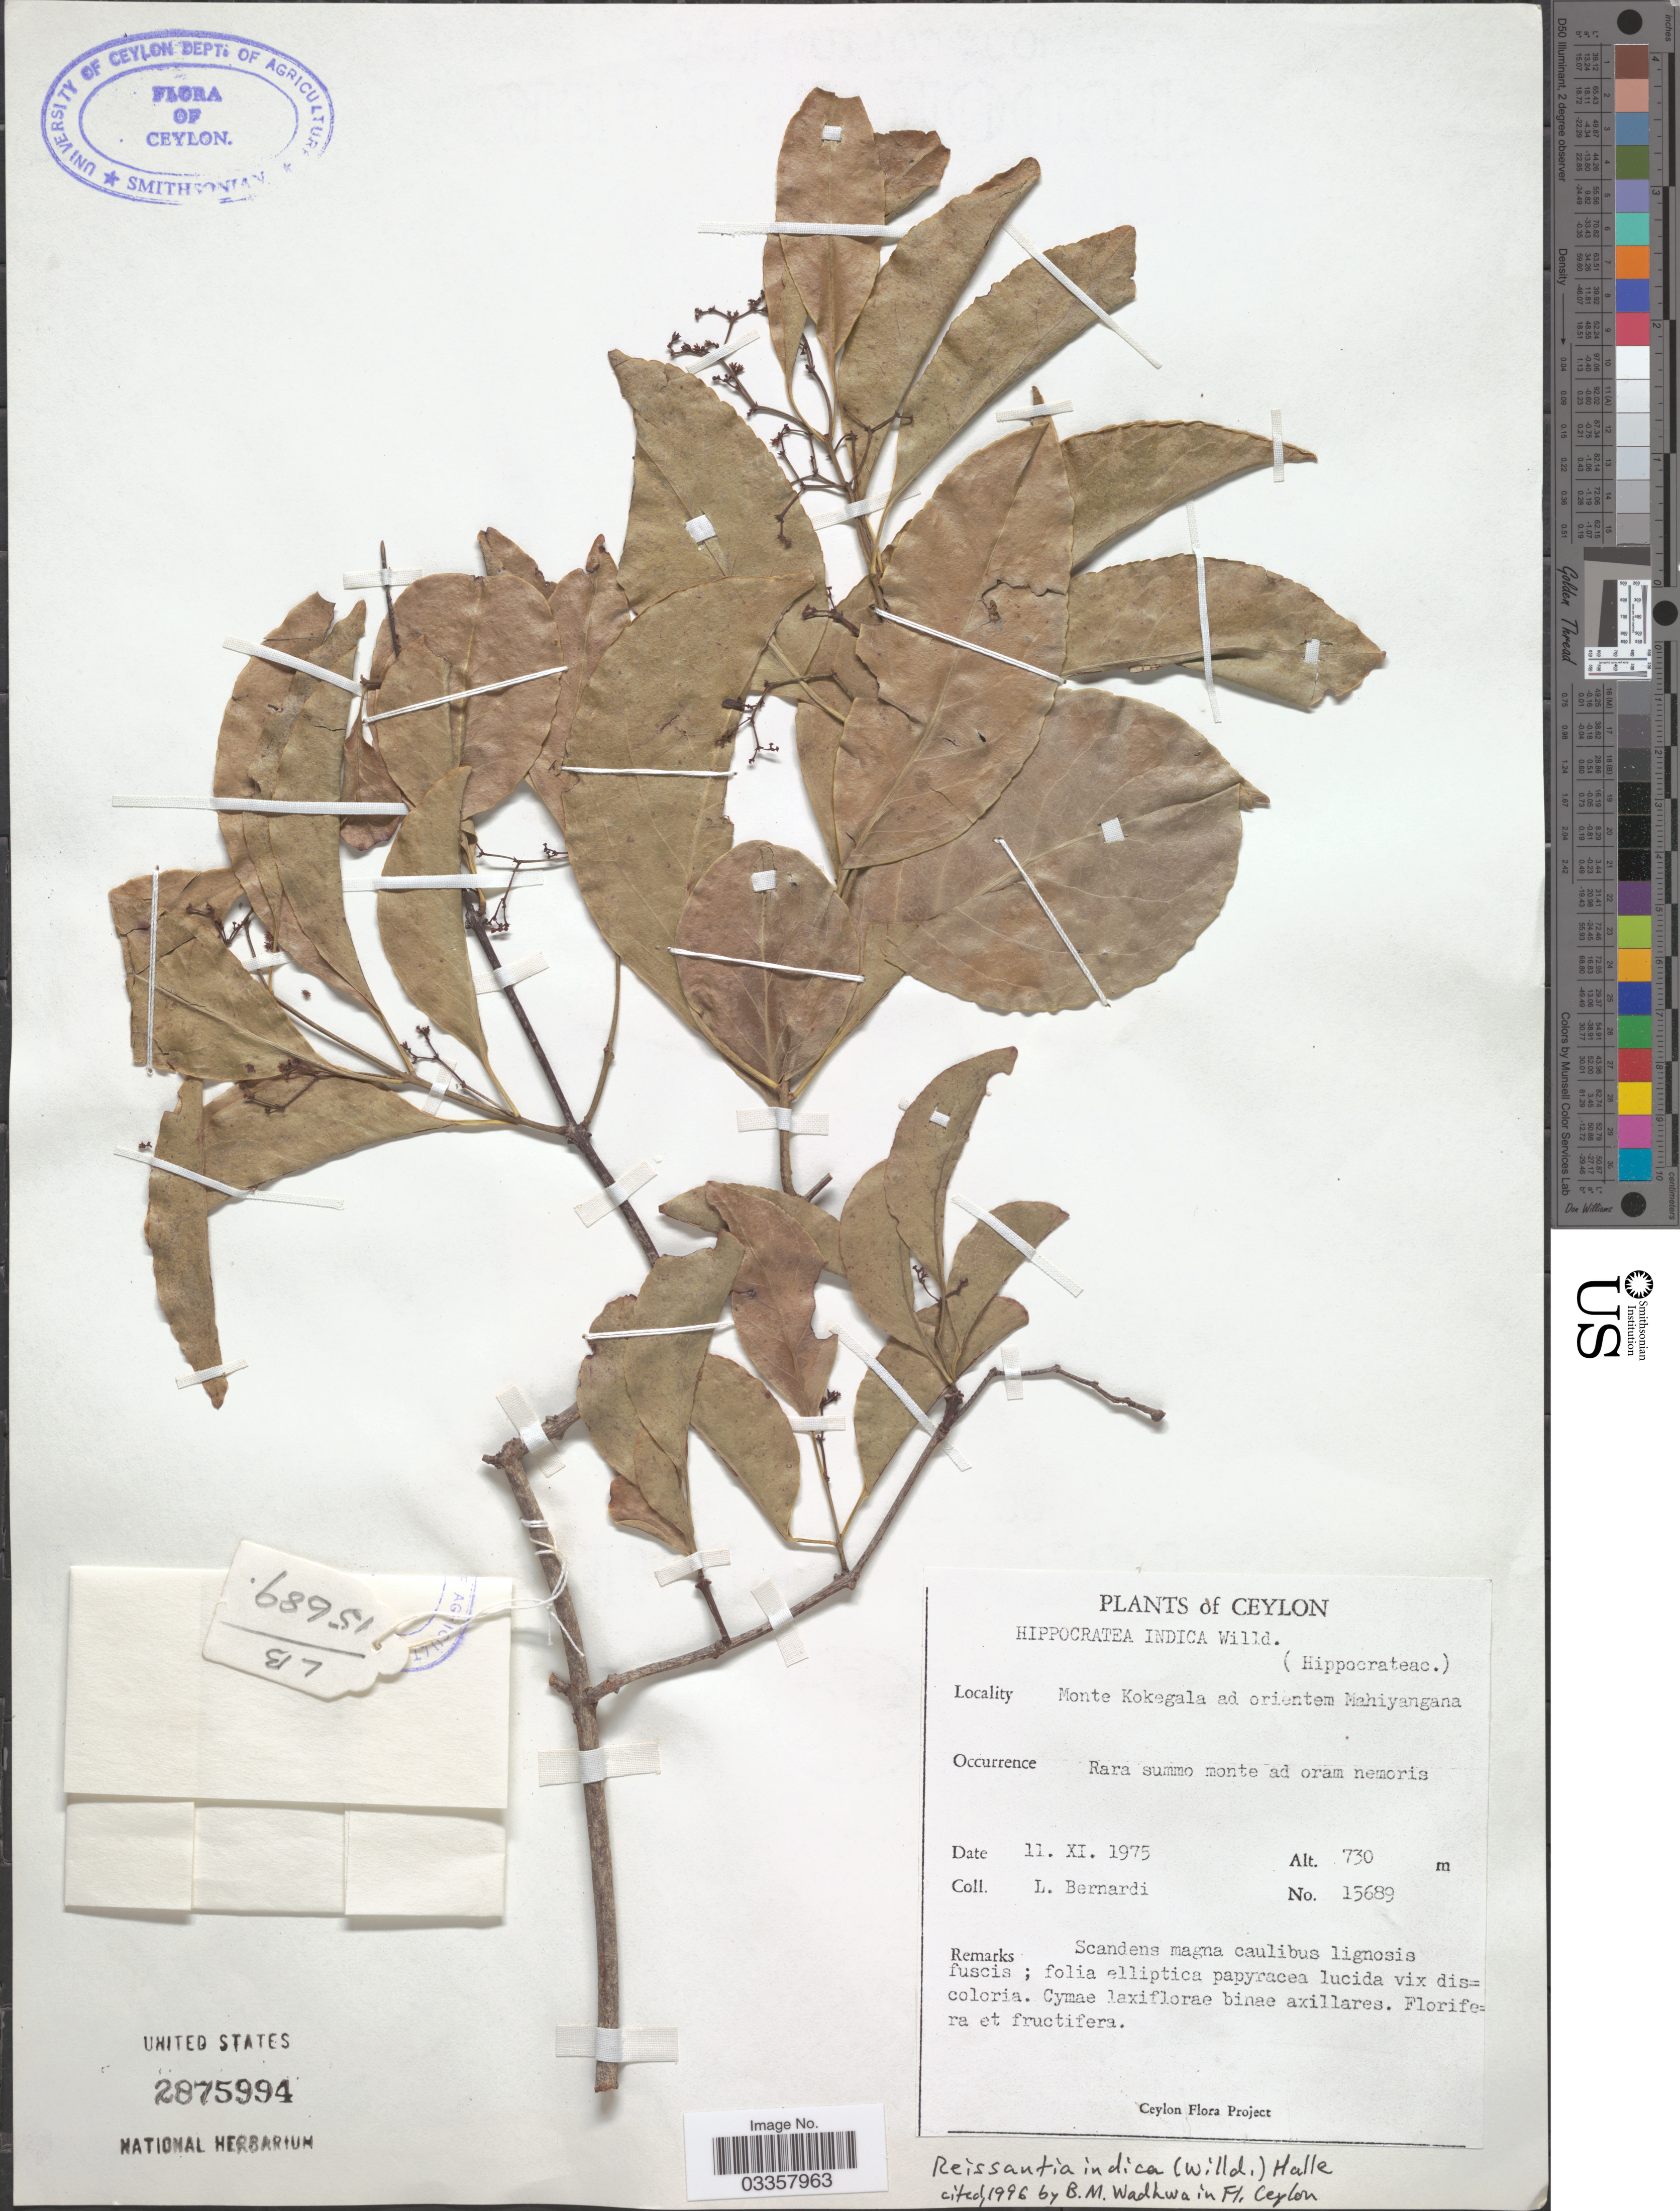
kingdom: Plantae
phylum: Tracheophyta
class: Magnoliopsida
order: Celastrales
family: Celastraceae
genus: Reissantia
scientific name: Reissantia indica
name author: (Willd.) N. Hallé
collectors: L. Bernardi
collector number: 15689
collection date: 1975-11-11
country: Sri Lanka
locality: Ceylon. Monte Kokegala ad orientem Mahiyangana.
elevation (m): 730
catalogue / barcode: US 2875994